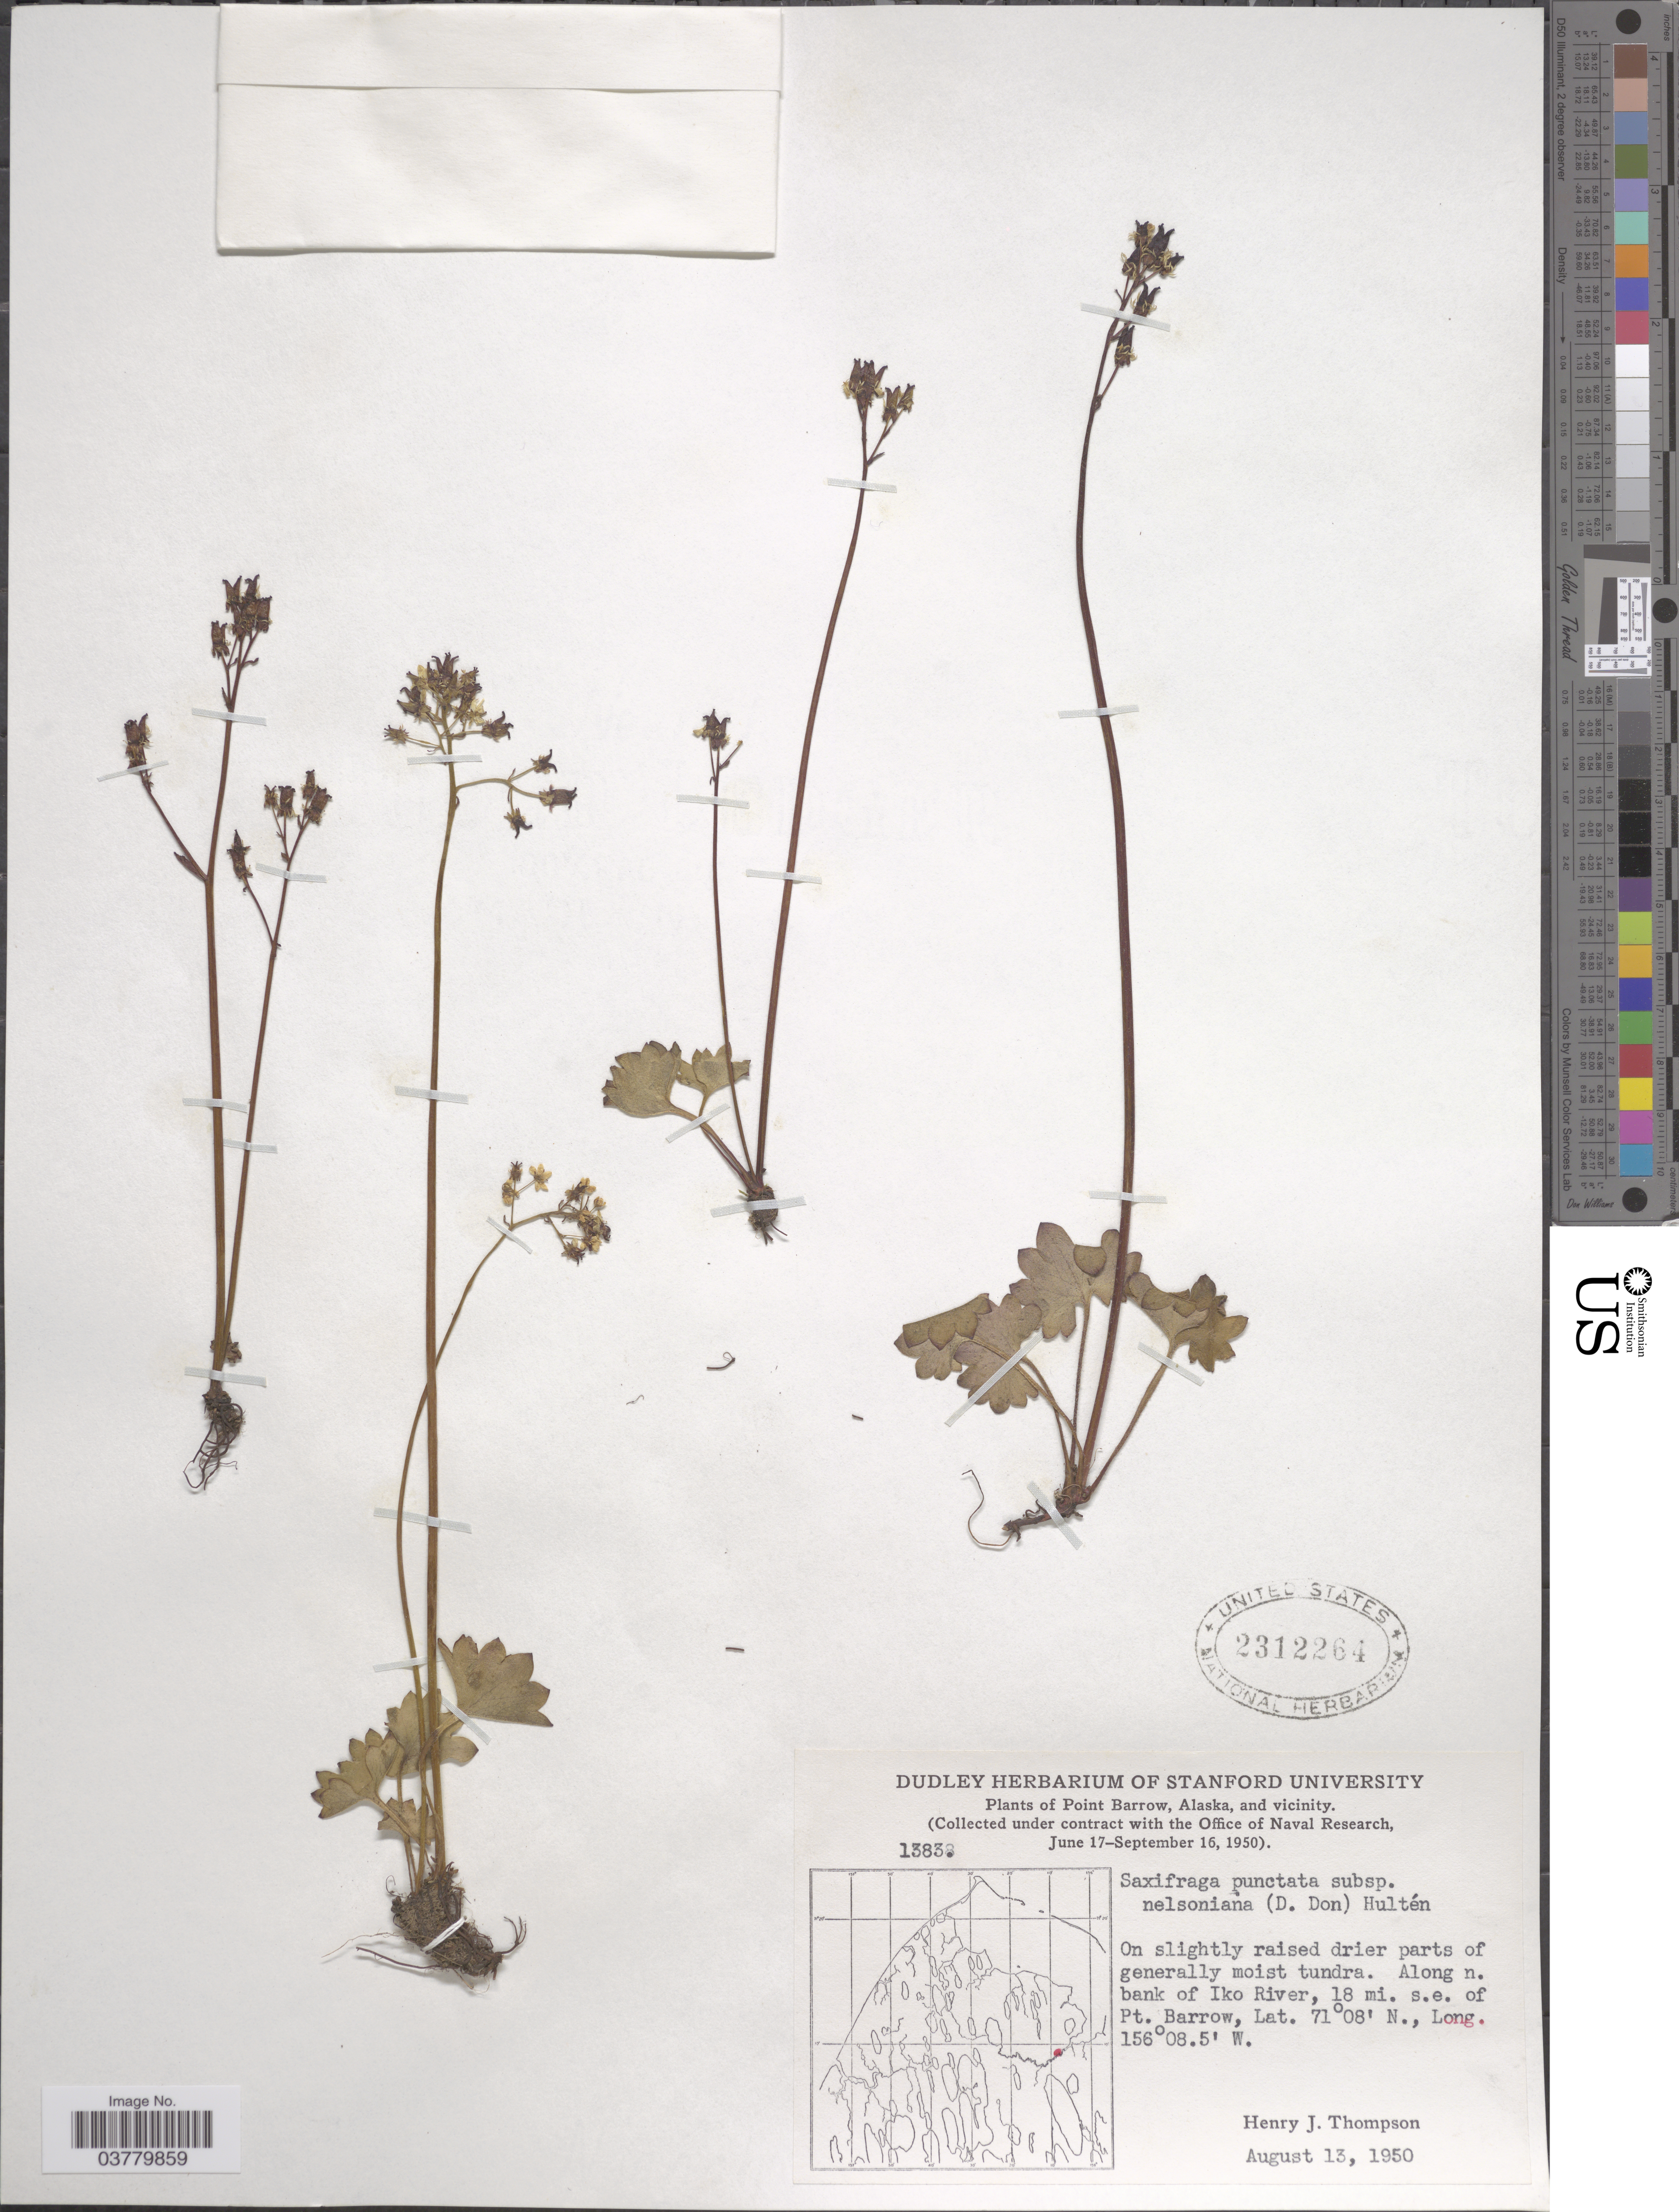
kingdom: Plantae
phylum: Tracheophyta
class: Magnoliopsida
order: Saxifragales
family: Saxifragaceae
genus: Micranthes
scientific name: Micranthes nelsoniana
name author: (D. Don) Small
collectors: H. J. Thompson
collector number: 13838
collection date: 1950-08-13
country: United States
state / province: Alaska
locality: Point Barrow, Alaska, and vicinity. Along n. bank of Iko River, 18 mi. s.e. of Pt. Barrow.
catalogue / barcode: US 2312264